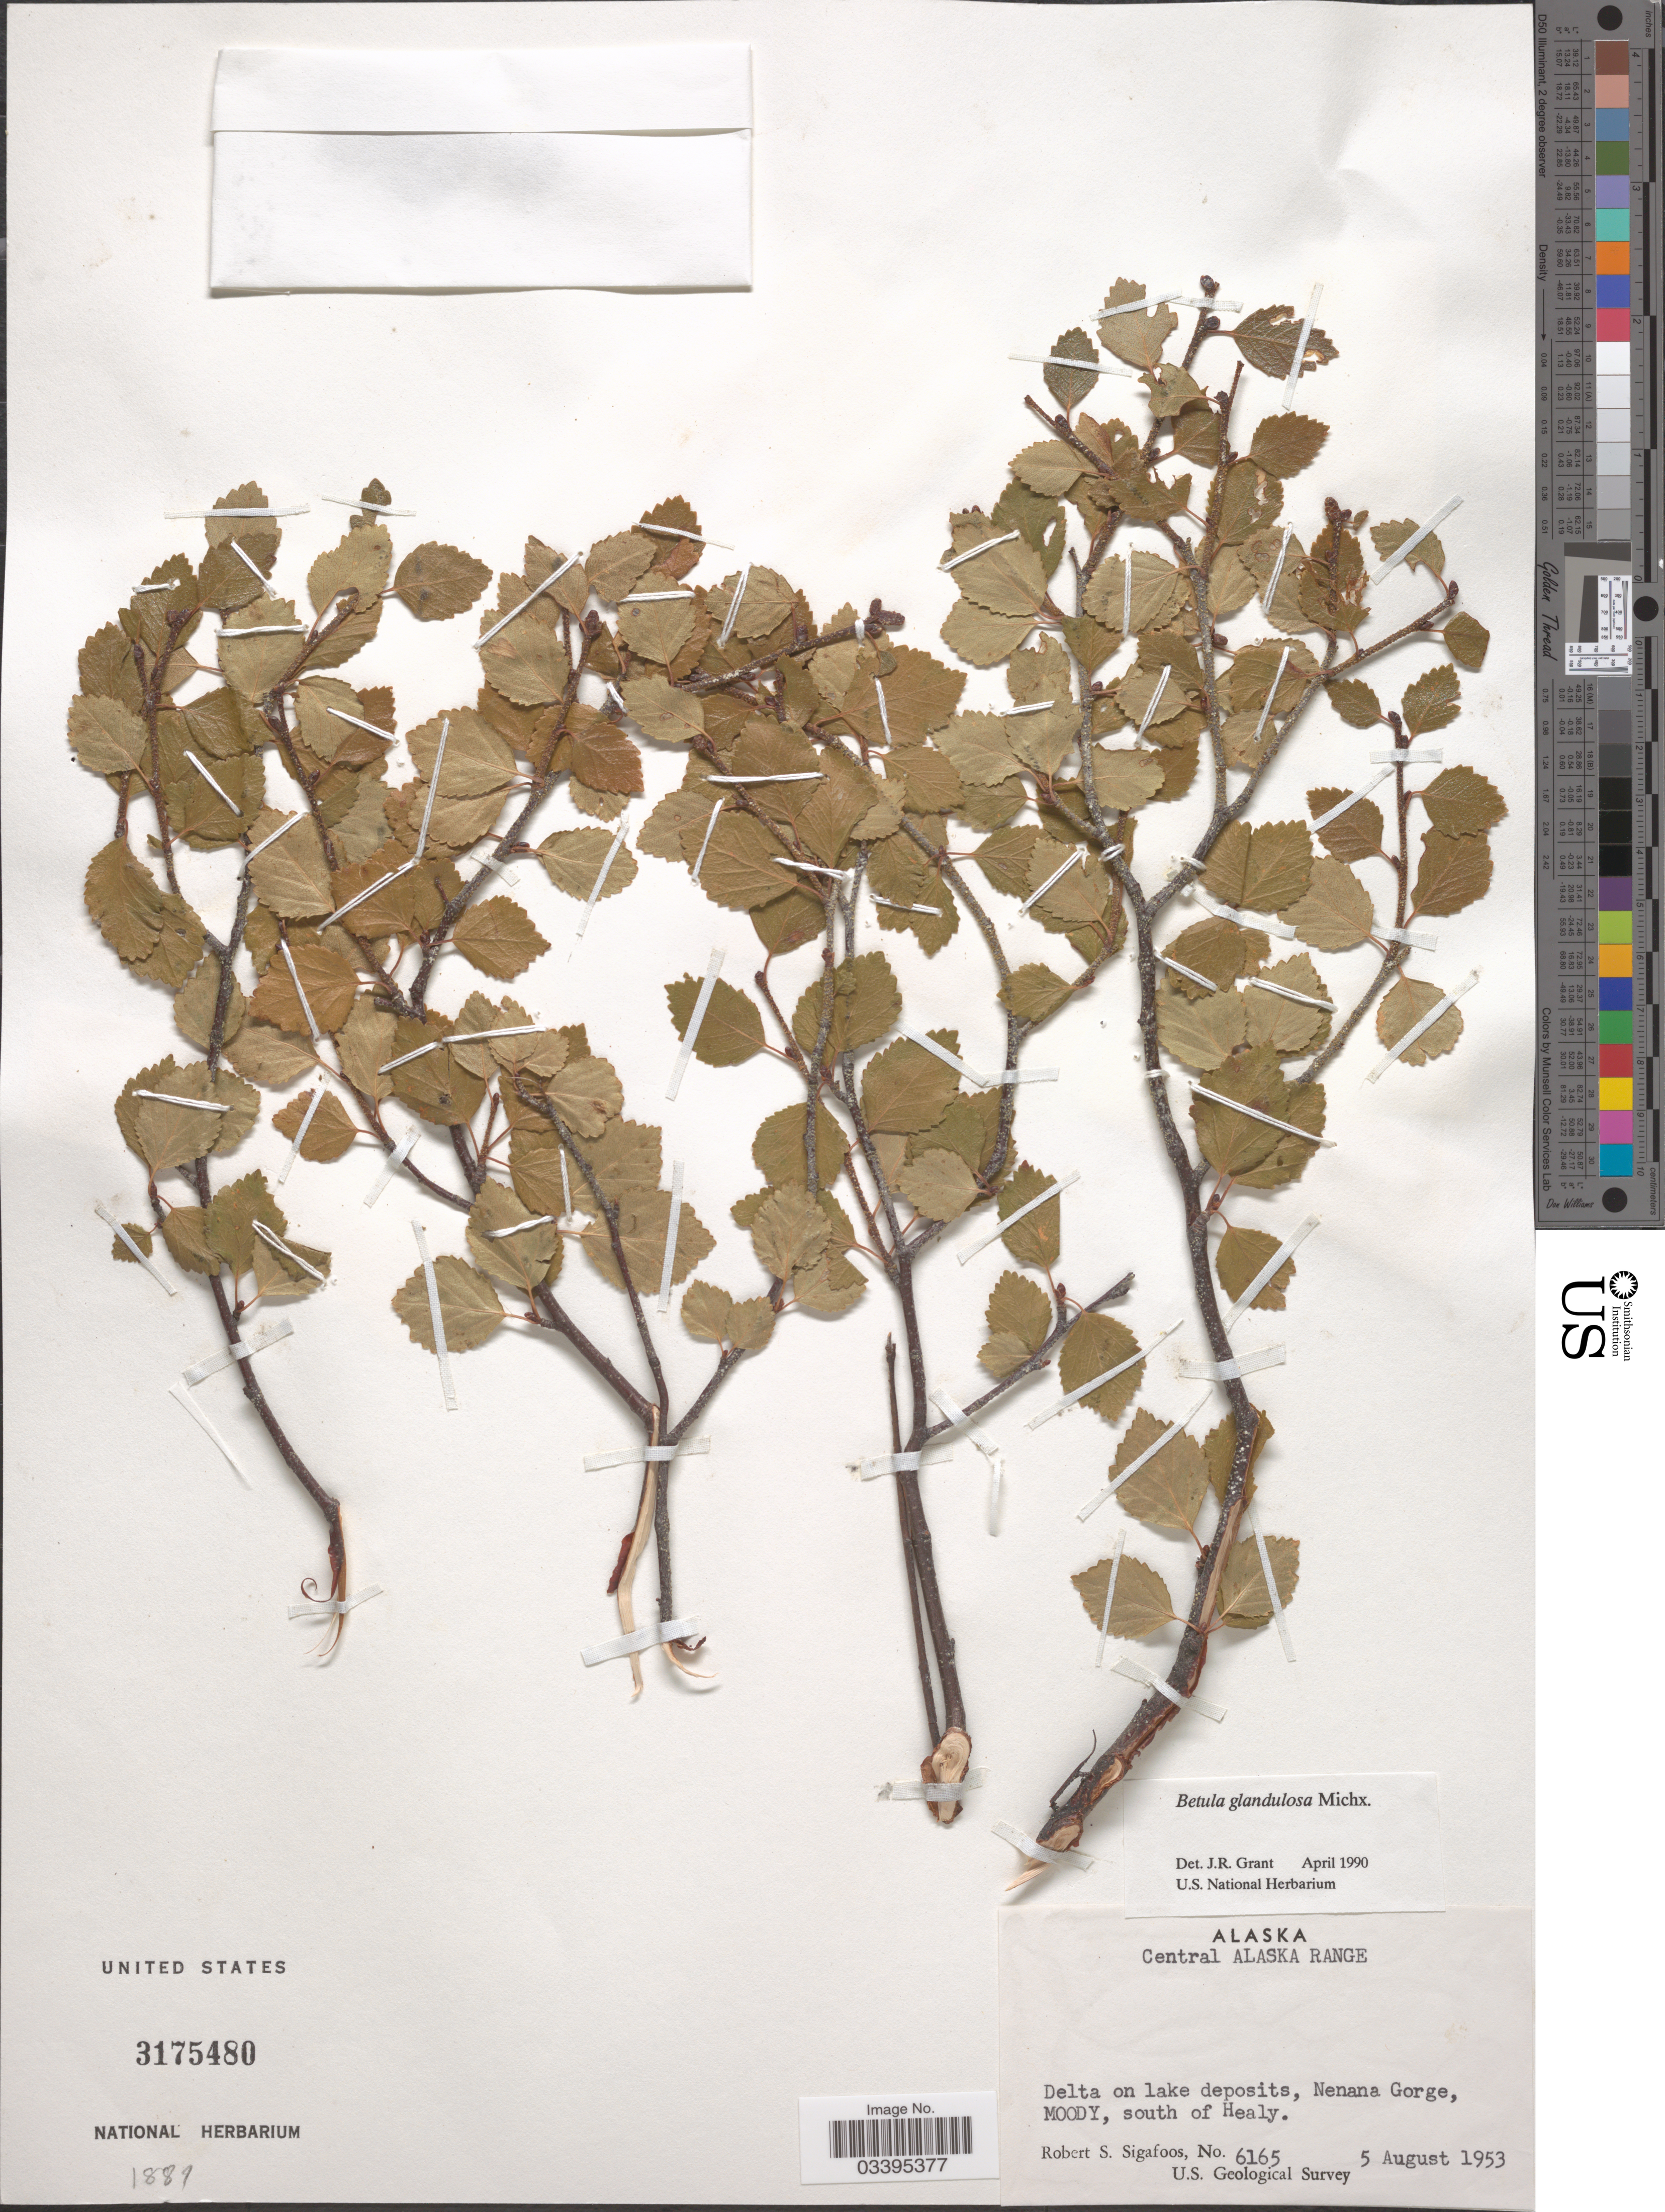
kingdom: Plantae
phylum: Tracheophyta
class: Magnoliopsida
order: Fagales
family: Betulaceae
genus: Betula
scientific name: Betula glandulosa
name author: Michx.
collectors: R. Sigafoos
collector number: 6165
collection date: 1953-08-05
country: United States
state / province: Alaska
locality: Central Alaska Range. Delta on lake deposits, Nenana Gorge, Moody, south of Healy.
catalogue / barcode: US 3175480